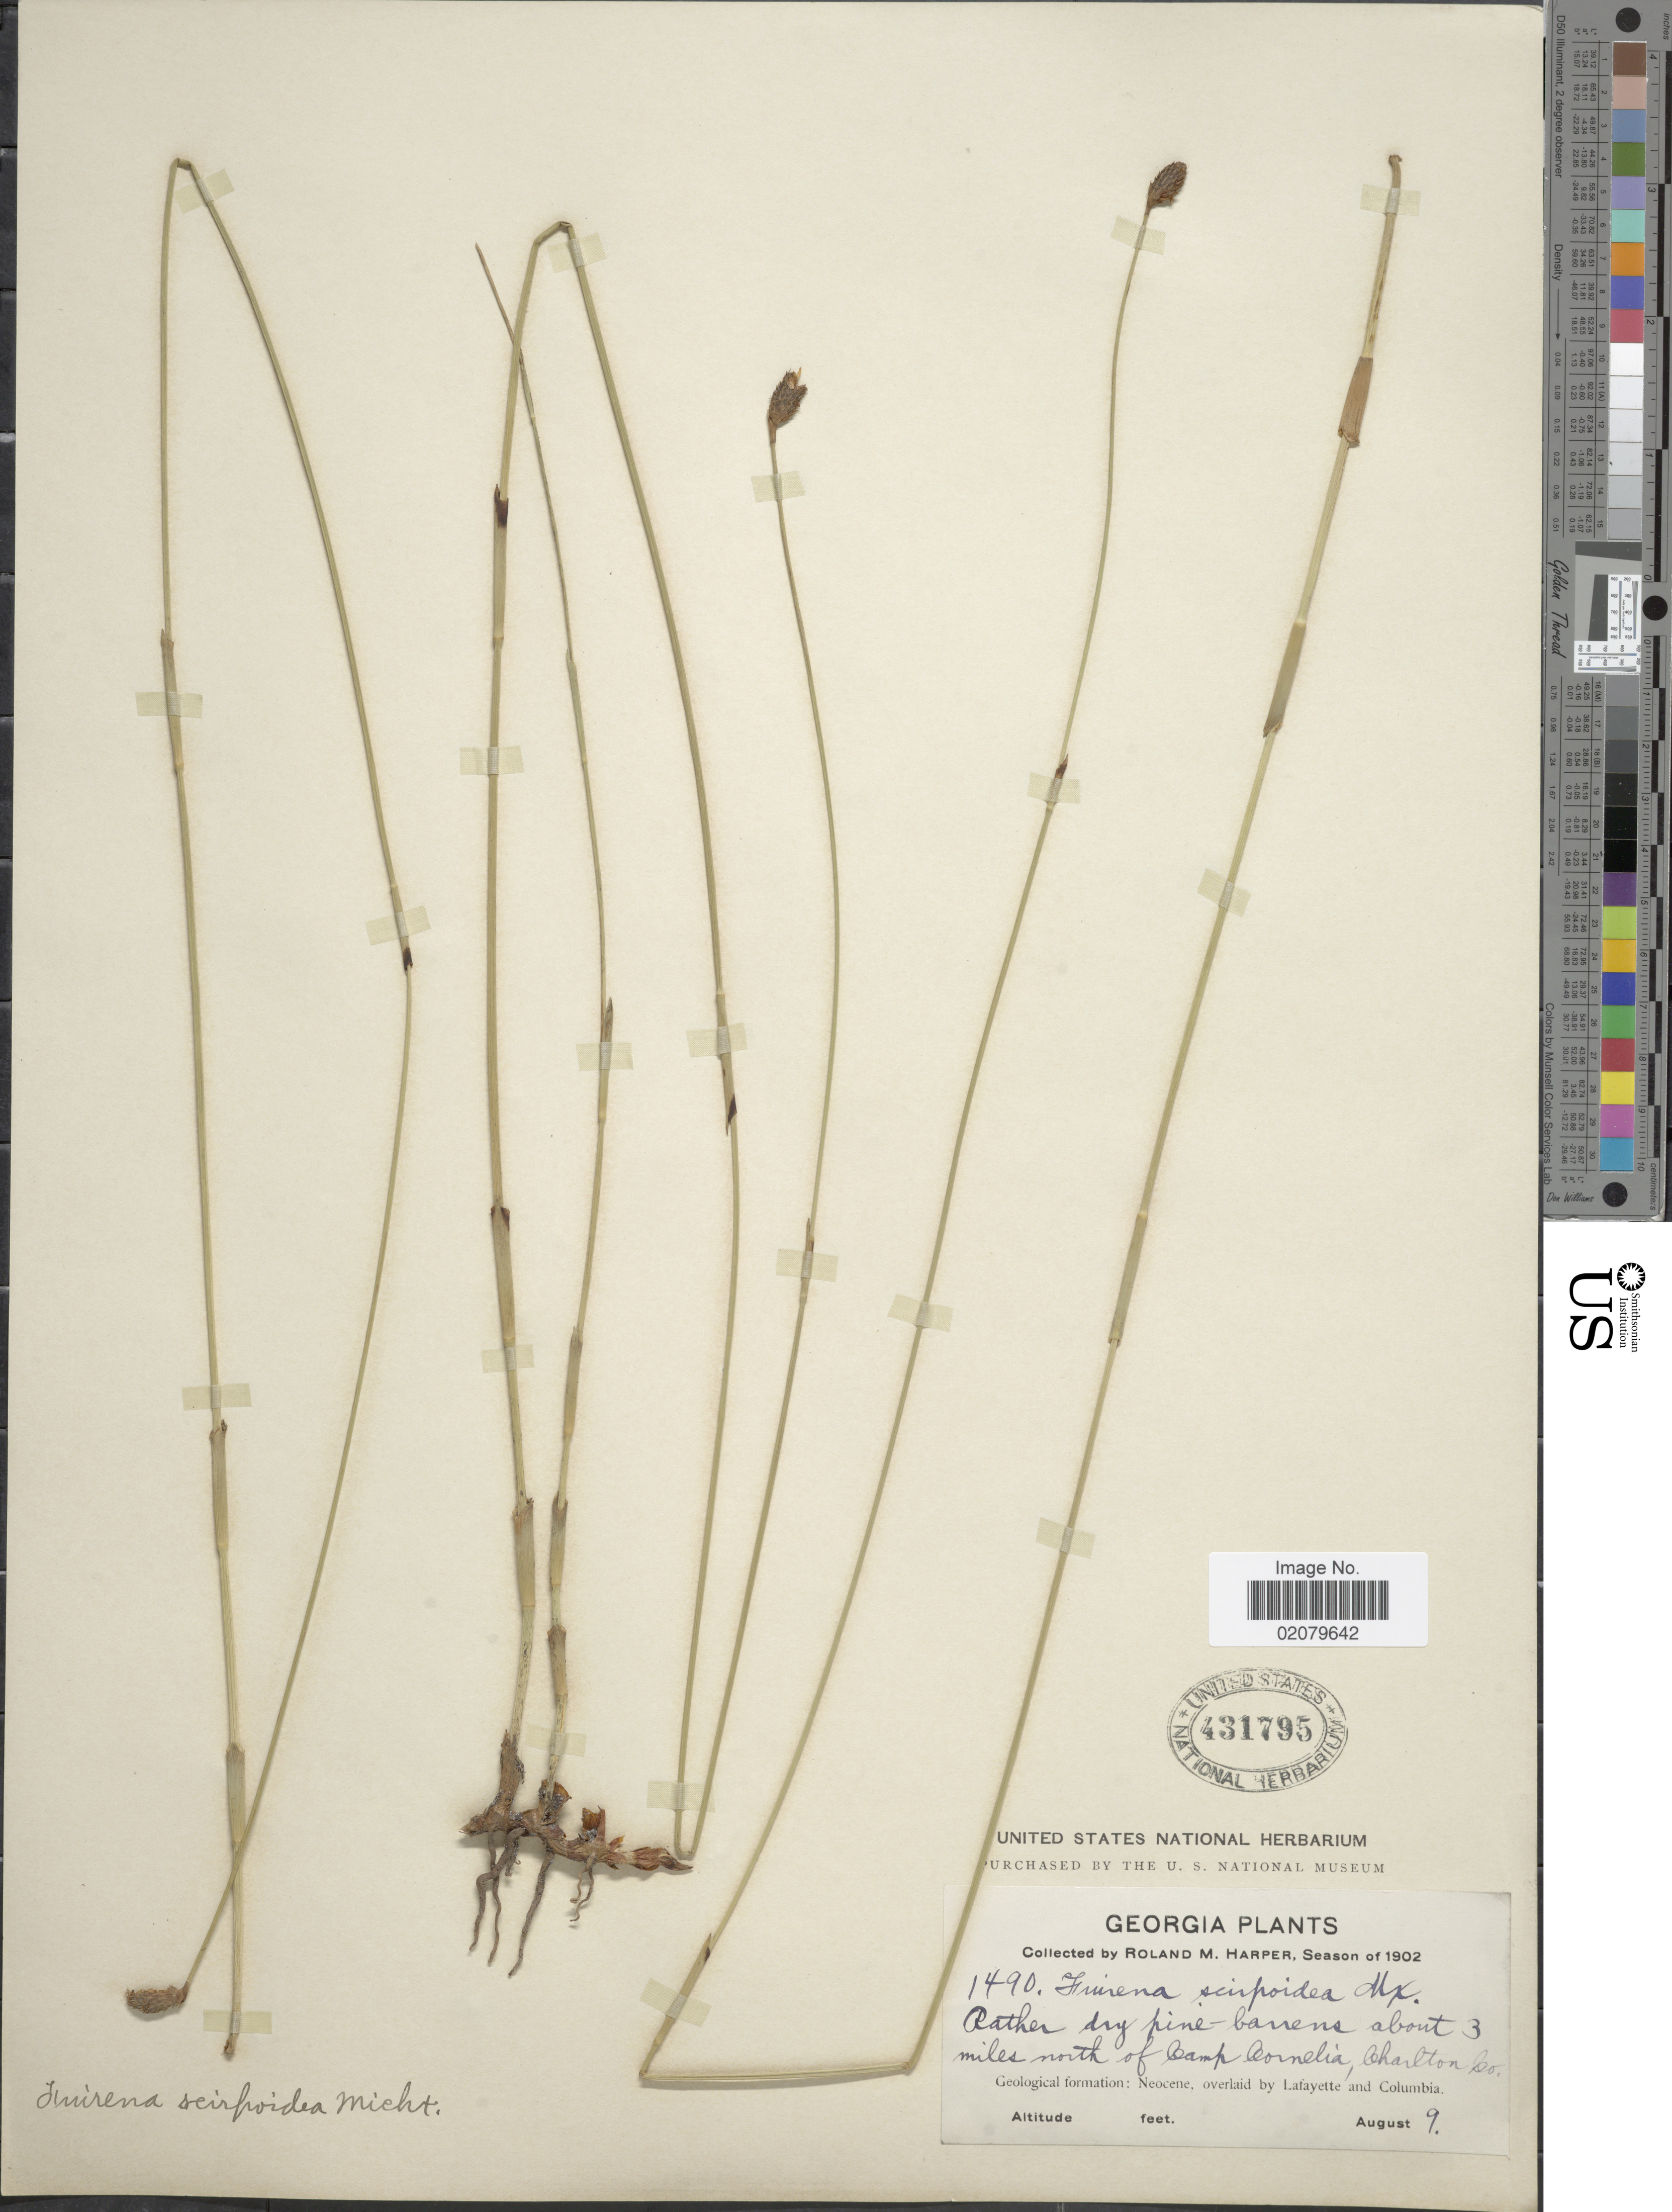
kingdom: Plantae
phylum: Tracheophyta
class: Liliopsida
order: Poales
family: Cyperaceae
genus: Fuirena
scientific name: Fuirena scirpoidea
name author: Michx.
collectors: R. M. Harper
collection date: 1902-08-09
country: United States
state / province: Georgia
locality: About 3 miles south of Camp Cornelia, Charlton Co.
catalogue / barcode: US 431795